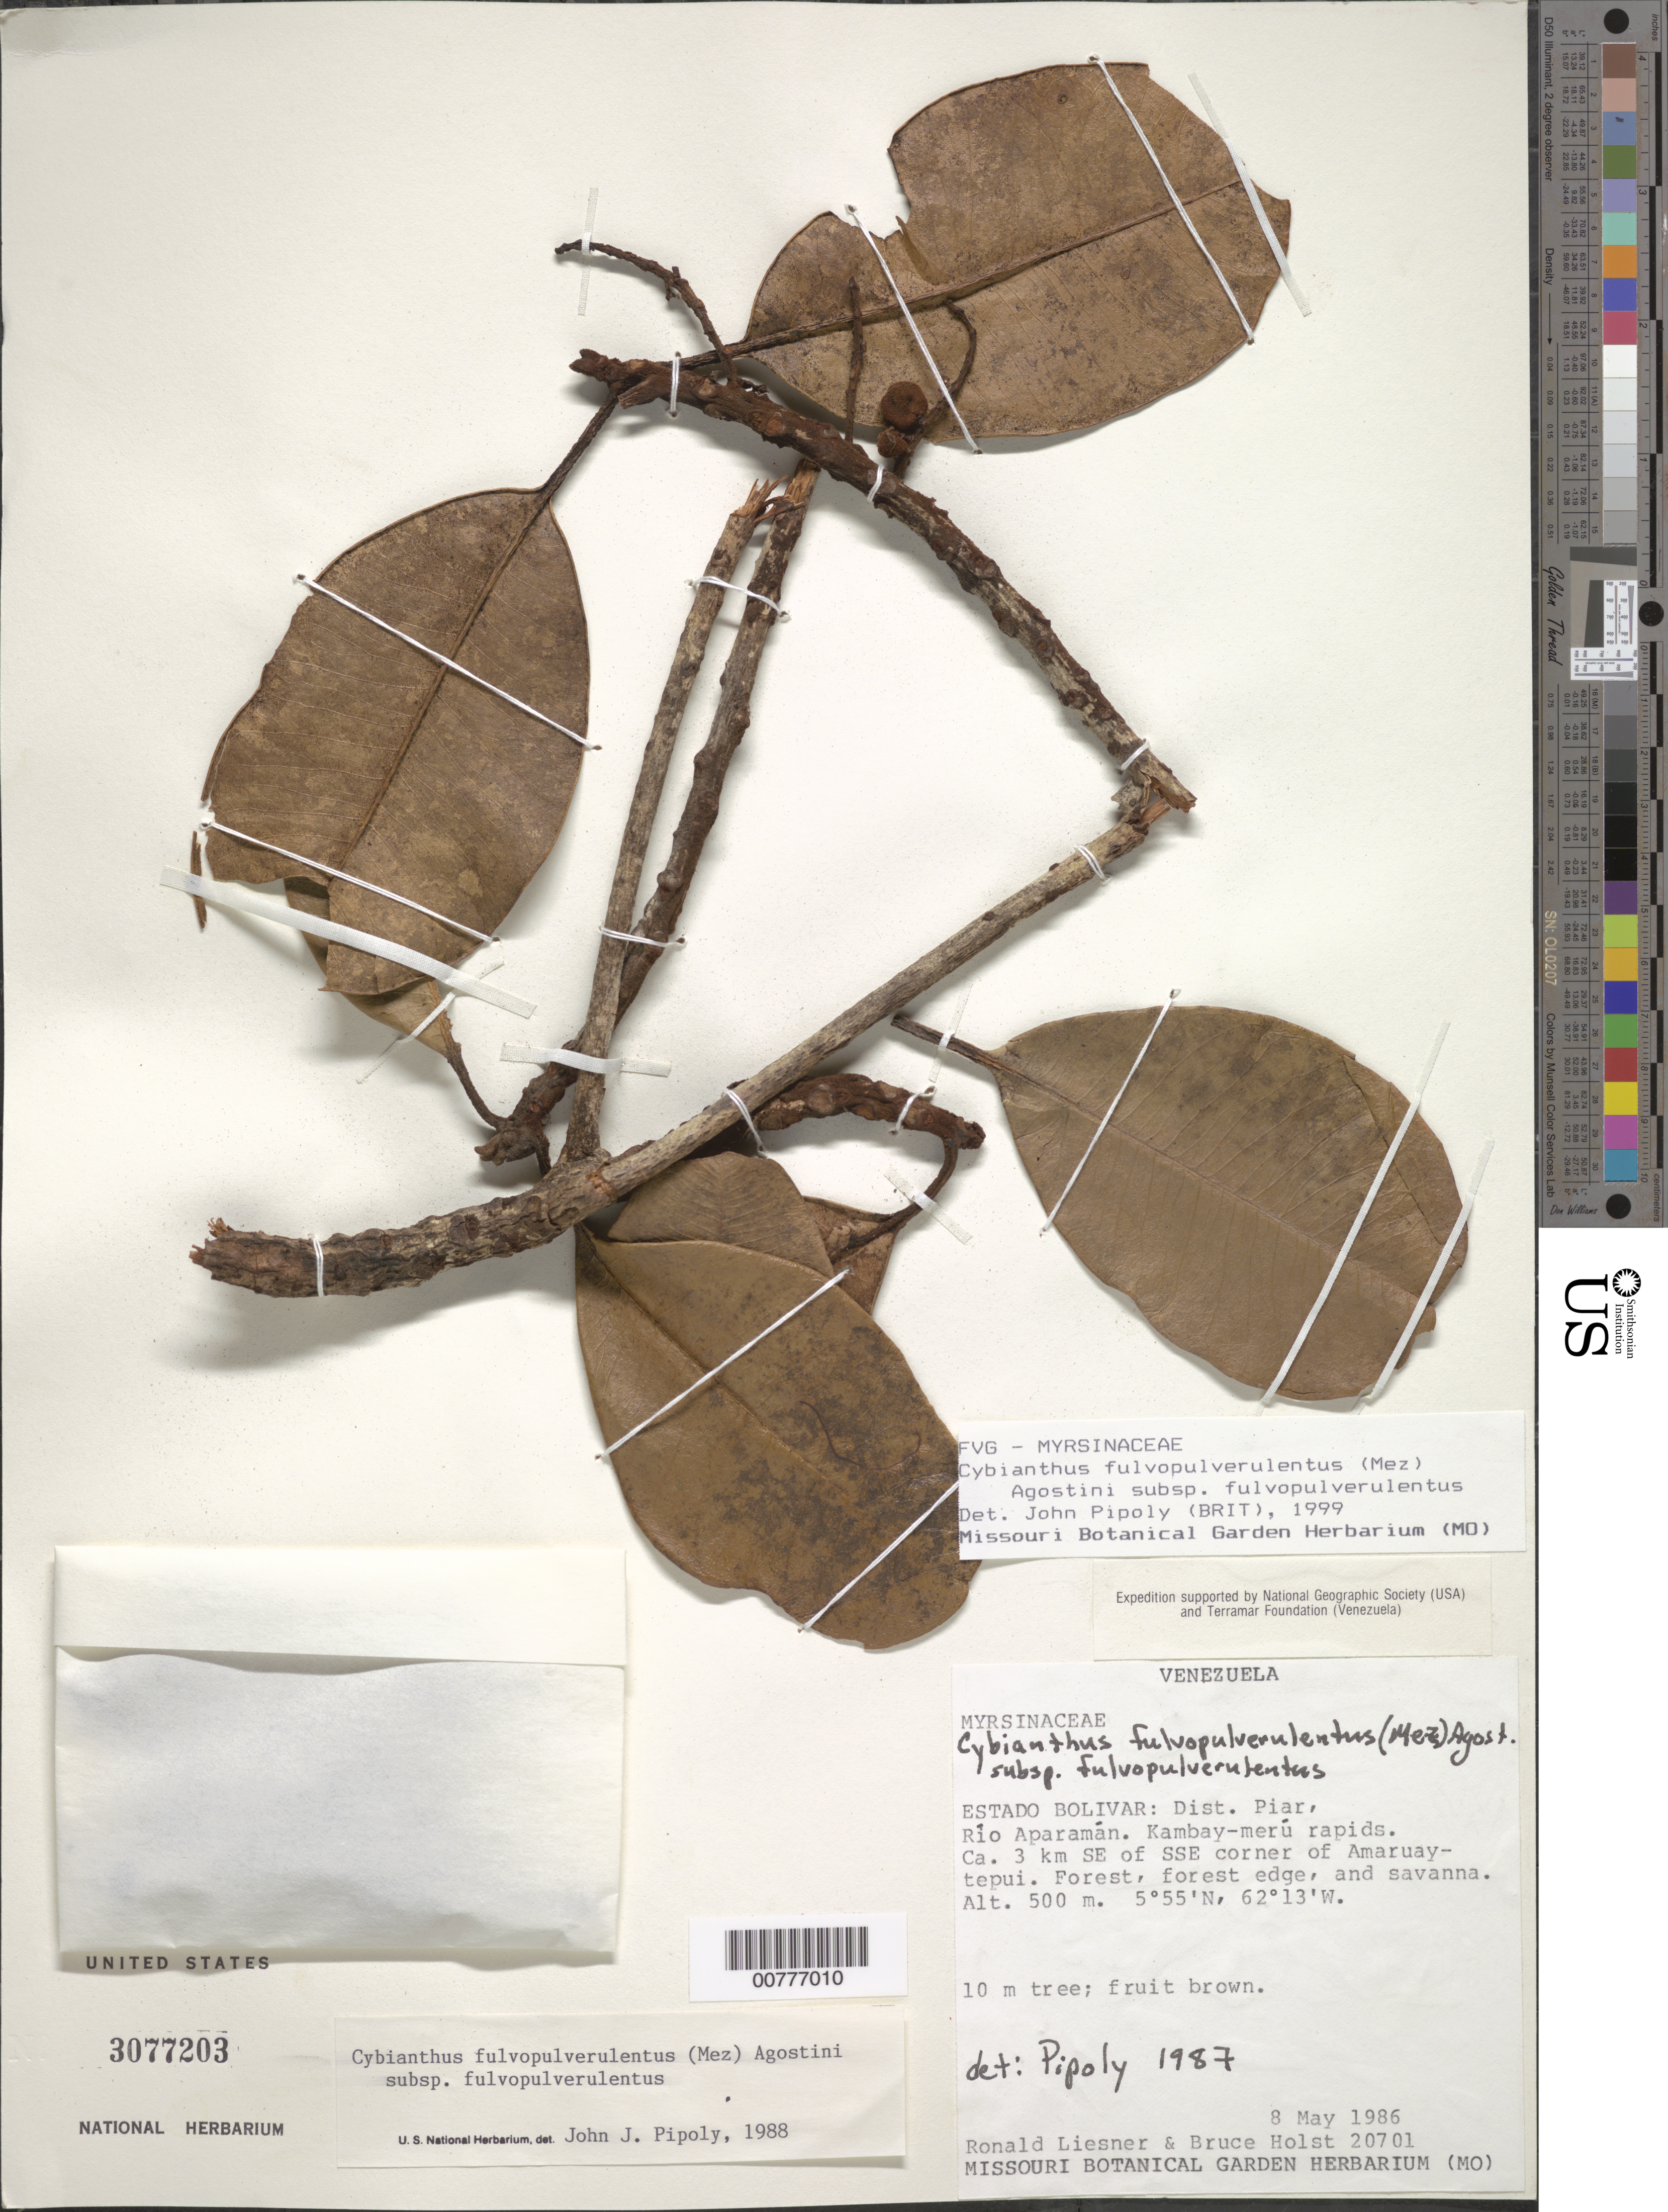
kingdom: Plantae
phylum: Tracheophyta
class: Magnoliopsida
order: Ericales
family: Primulaceae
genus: Cybianthus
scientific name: Cybianthus fulvopulverulentus subsp. fulvopulverulentus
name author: (Mez) G. Agostini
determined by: Pipoly, J. J., III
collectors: R. L. Liesner & B. Holst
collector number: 20701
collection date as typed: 8-May-86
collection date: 1986-05-08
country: Venezuela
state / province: Bolívar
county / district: Piar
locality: Río Aparamán, Kambay-merú rapids, 3 km SE of SSE corner of Amaruay-tepuí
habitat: Forest, forest edge, savanna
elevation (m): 500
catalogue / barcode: US 3077203